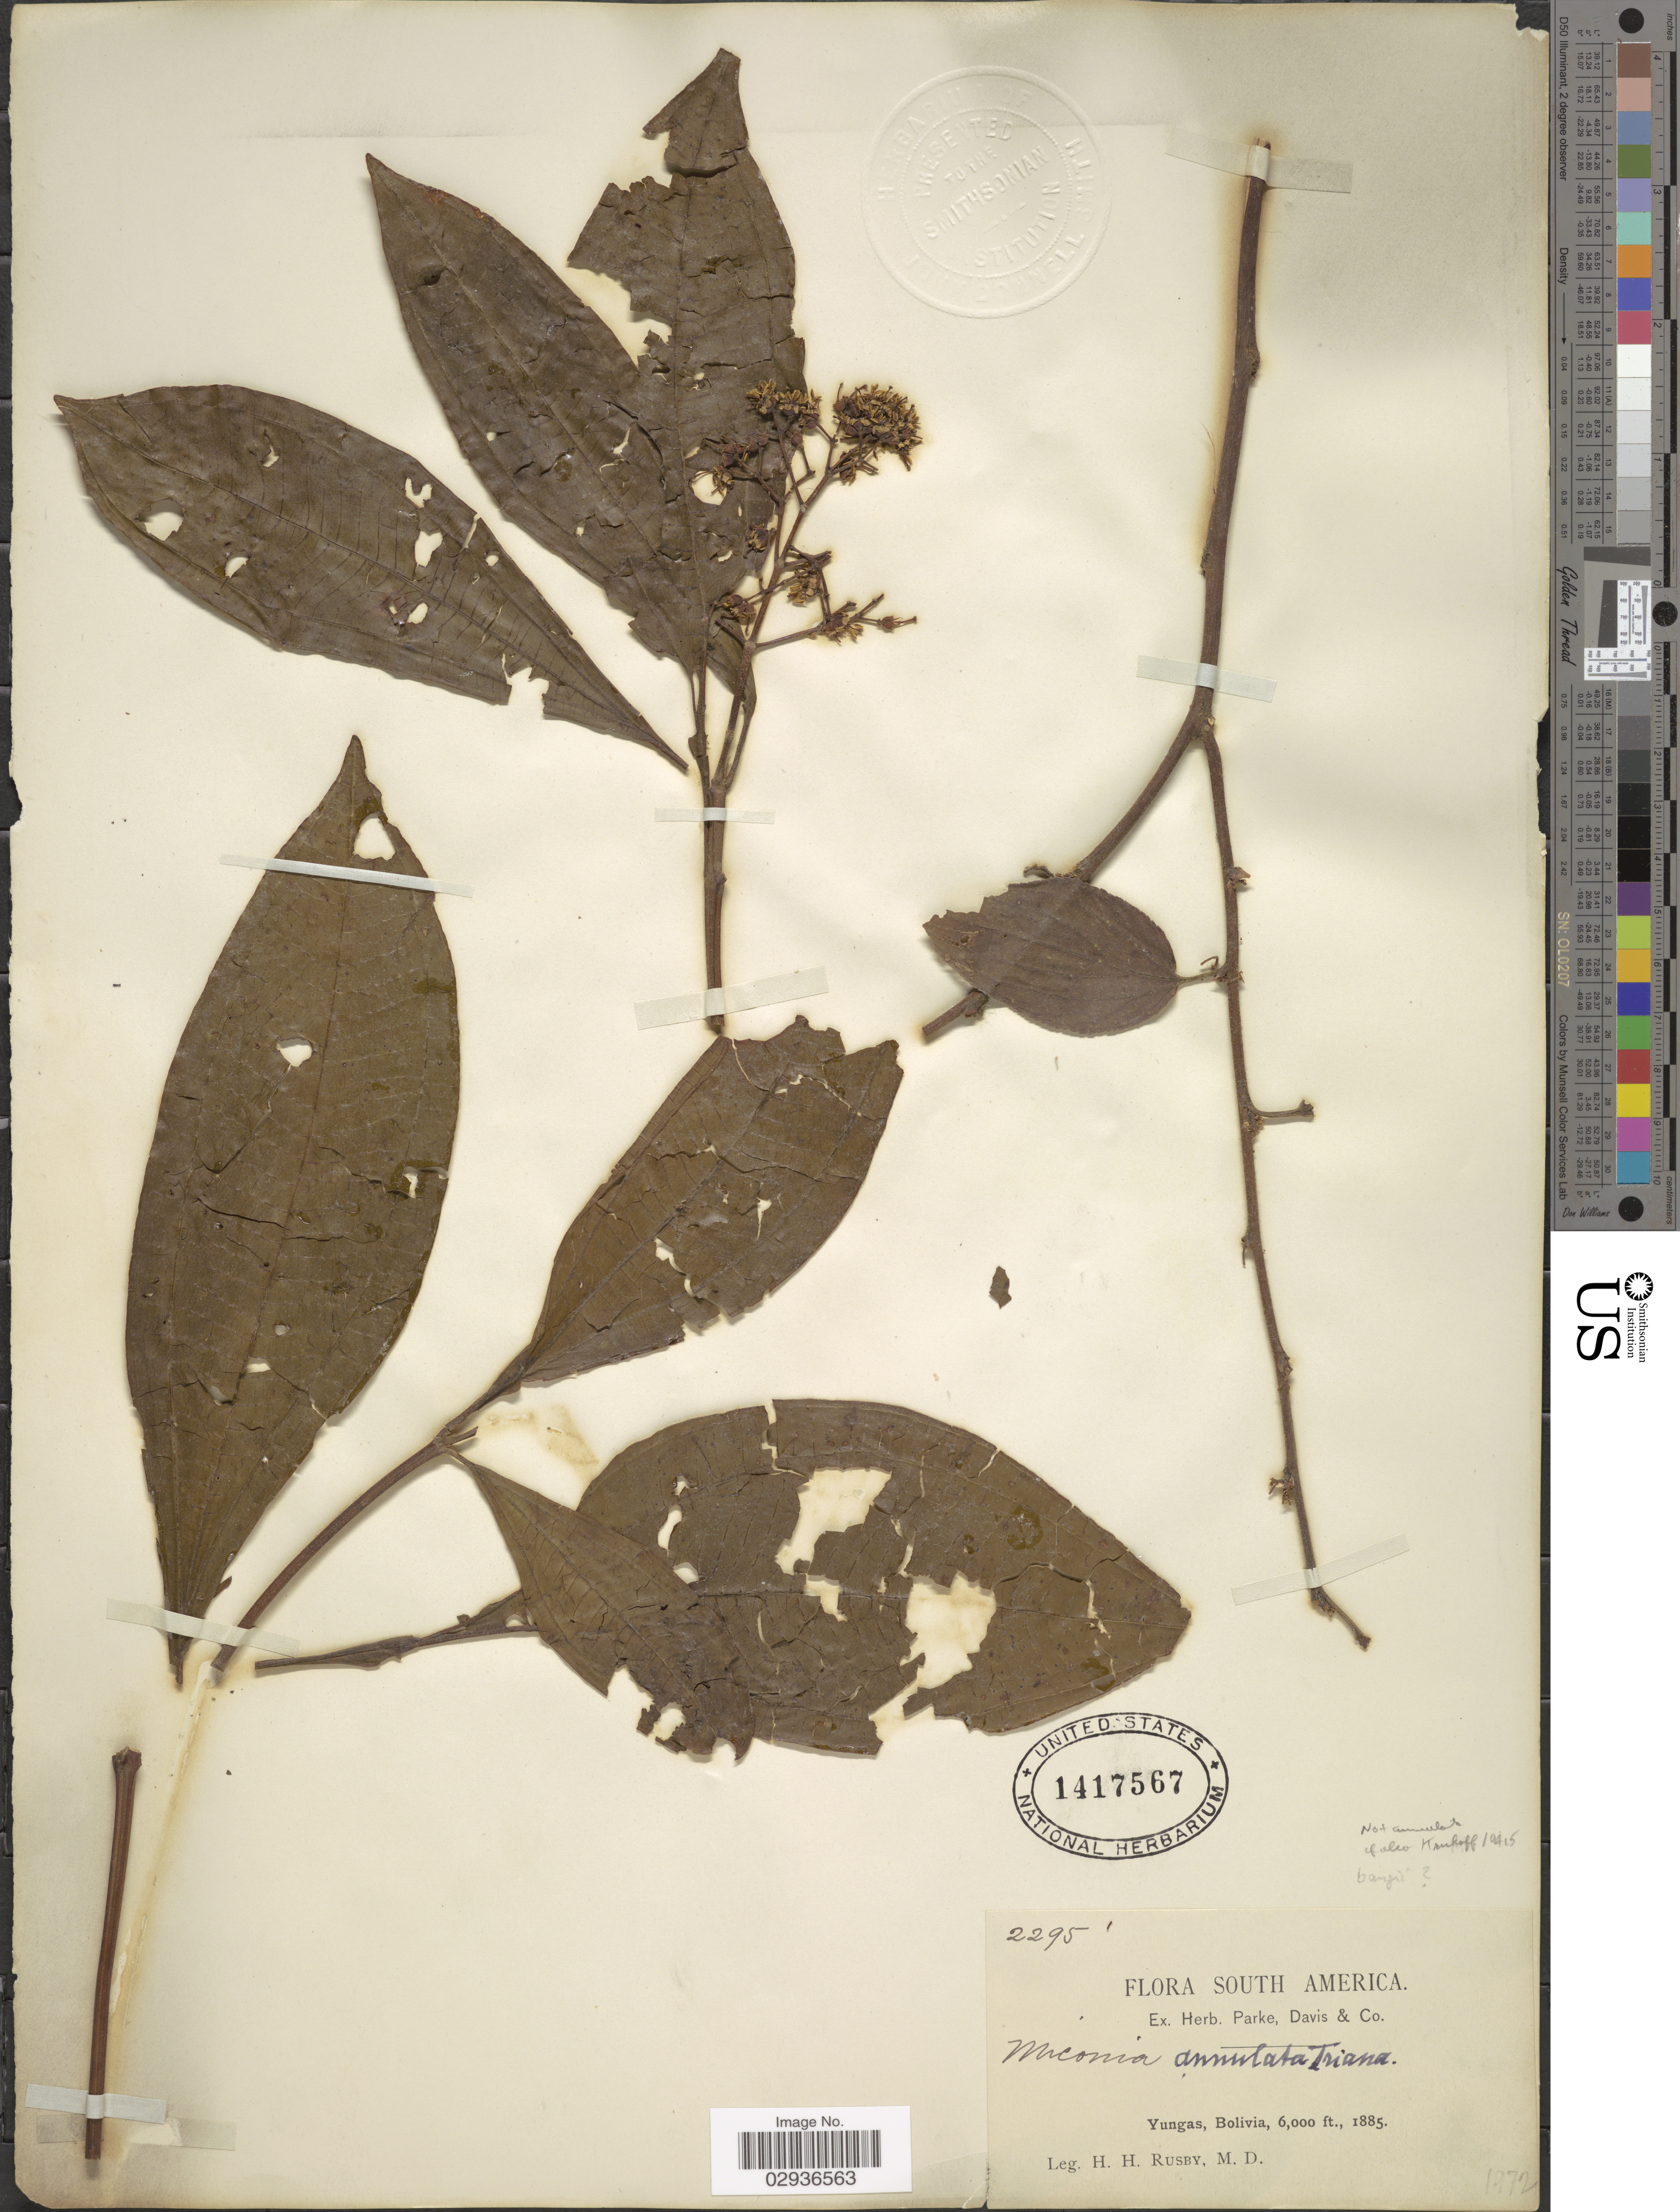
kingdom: Plantae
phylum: Tracheophyta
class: Magnoliopsida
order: Myrtales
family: Melastomataceae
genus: Miconia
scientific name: Miconia bangii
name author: Cogn.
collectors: H. H. Rusby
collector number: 2295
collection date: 1885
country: Bolivia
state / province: La Paz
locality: Yungas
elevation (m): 1829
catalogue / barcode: US 1417567